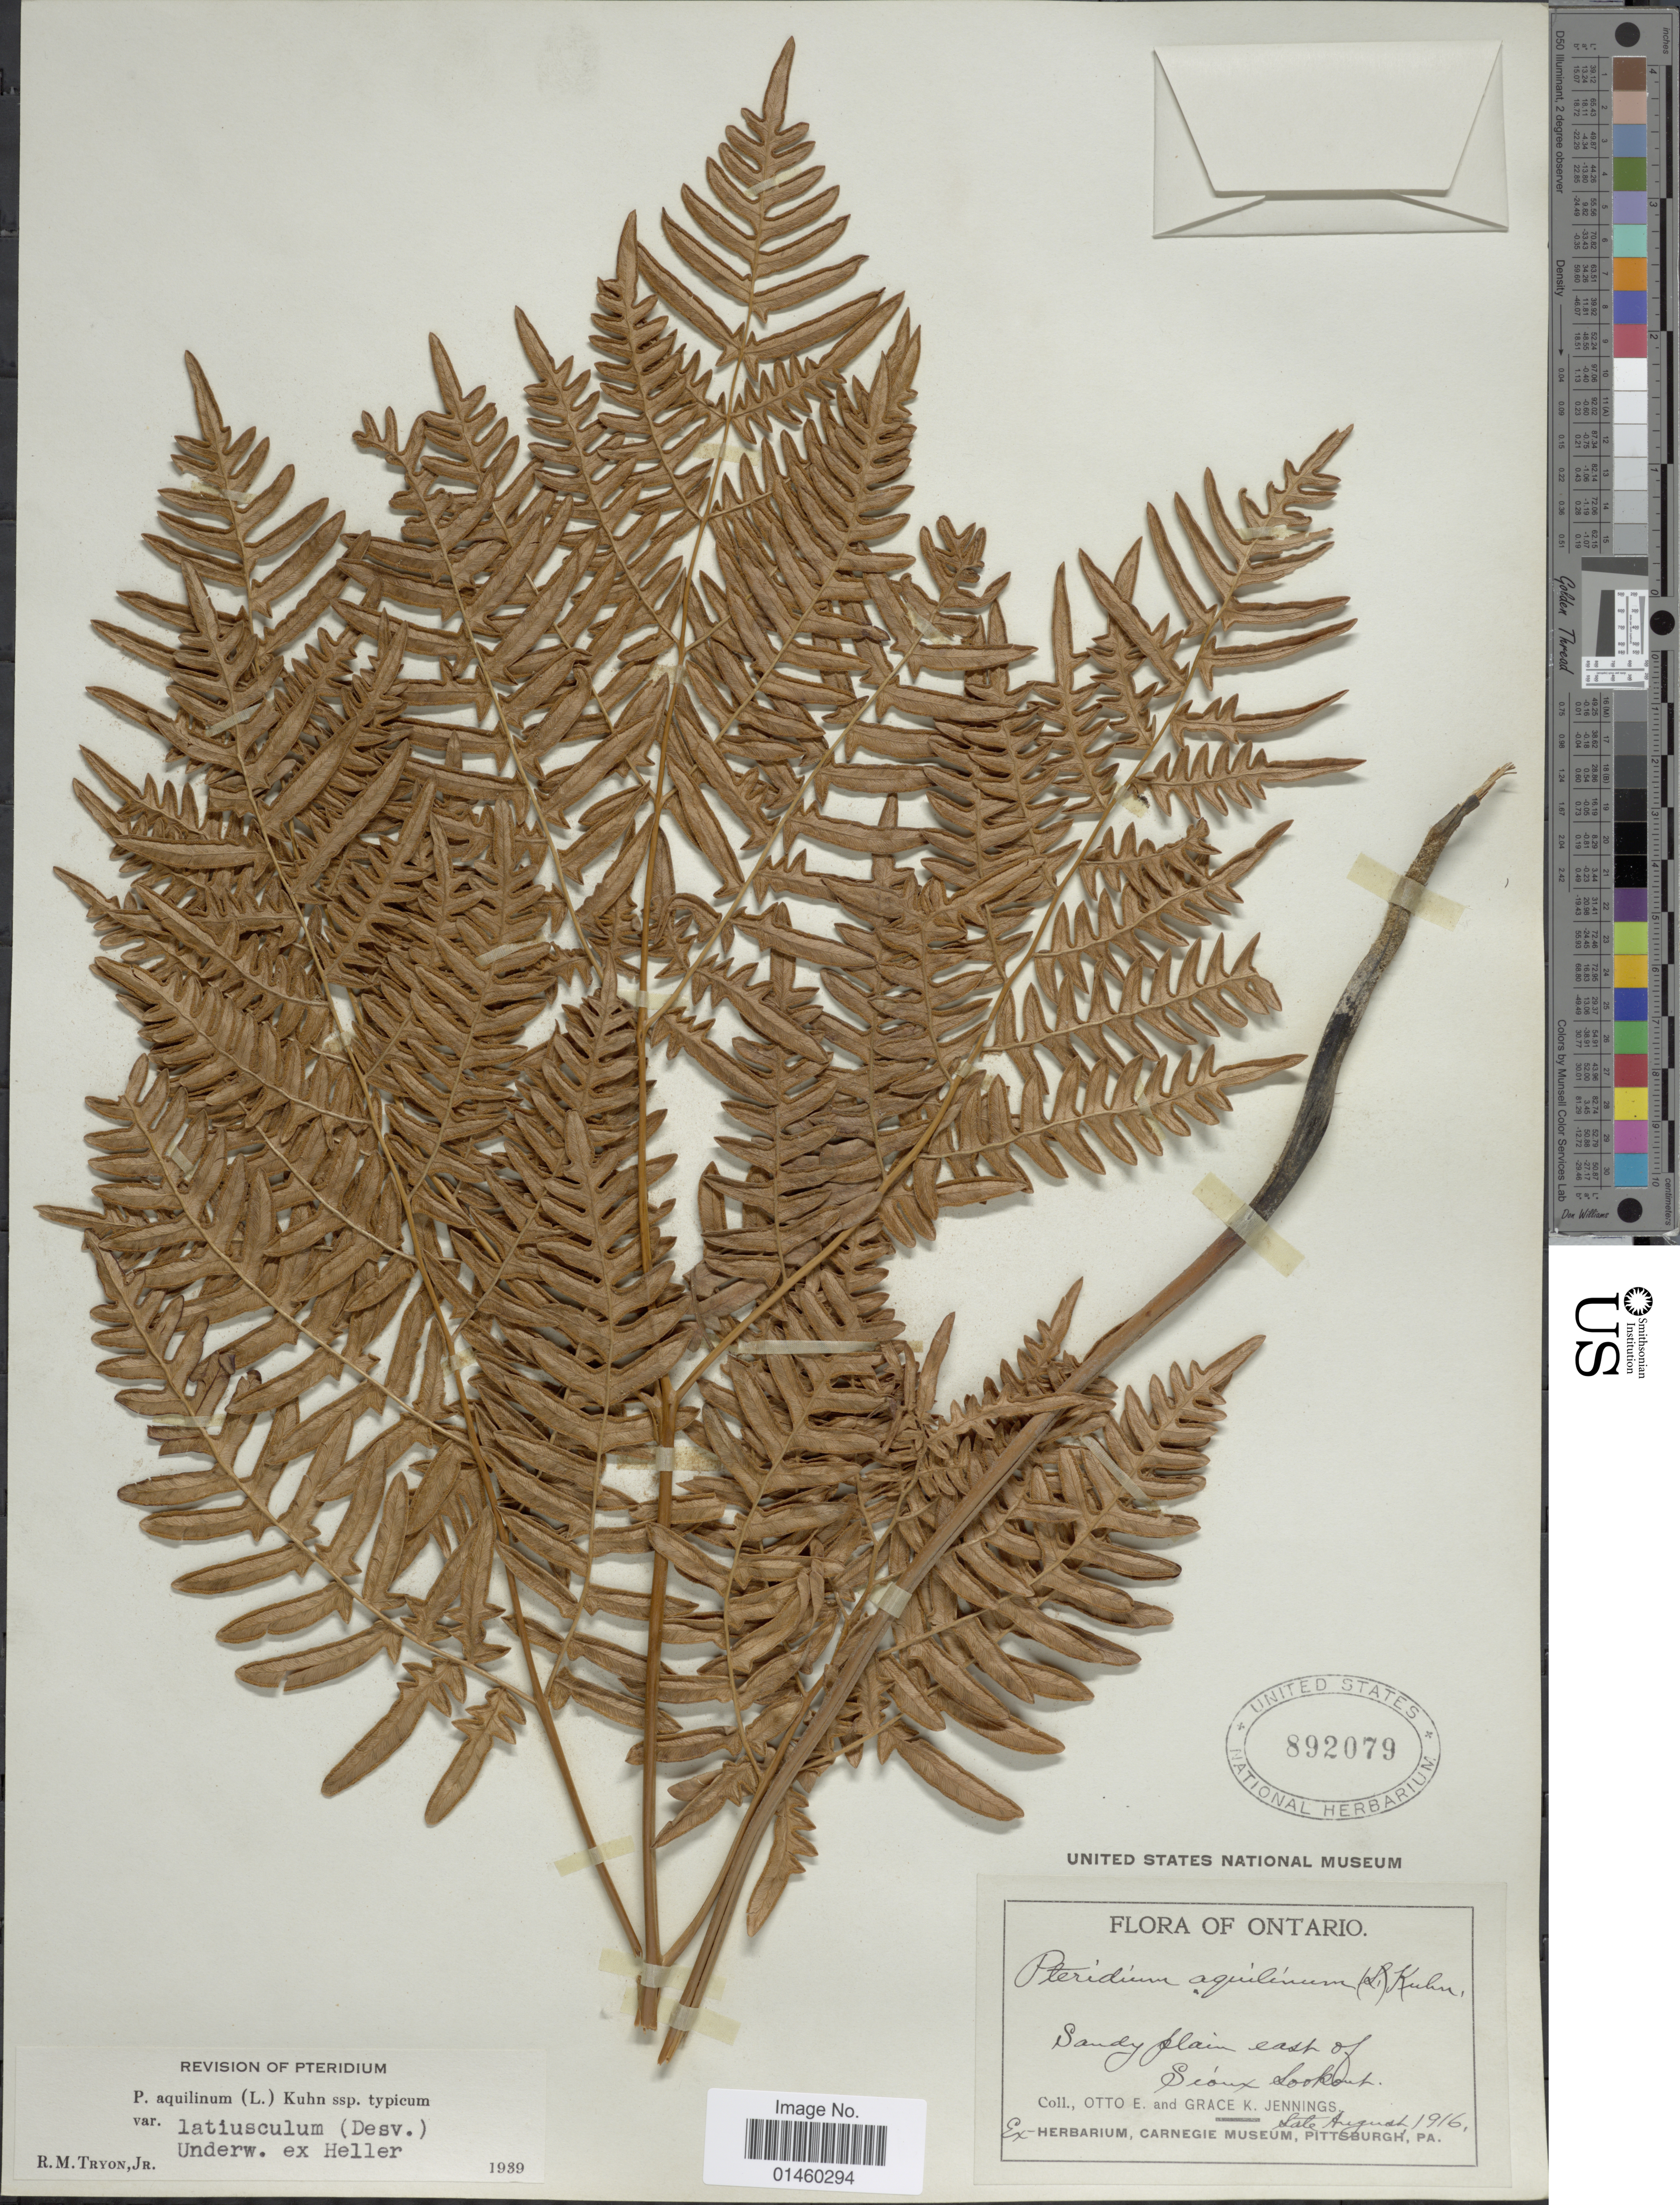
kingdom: Plantae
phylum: Tracheophyta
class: Polypodiopsida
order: Polypodiales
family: Dennstaedtiaceae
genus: Pteridium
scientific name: Pteridium aquilinum var. latiusculum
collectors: E. Otto & G. K. Jennings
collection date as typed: late august 1916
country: Canada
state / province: Ontario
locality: Sandy plain east of Sioux Lookout.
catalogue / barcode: US 892079